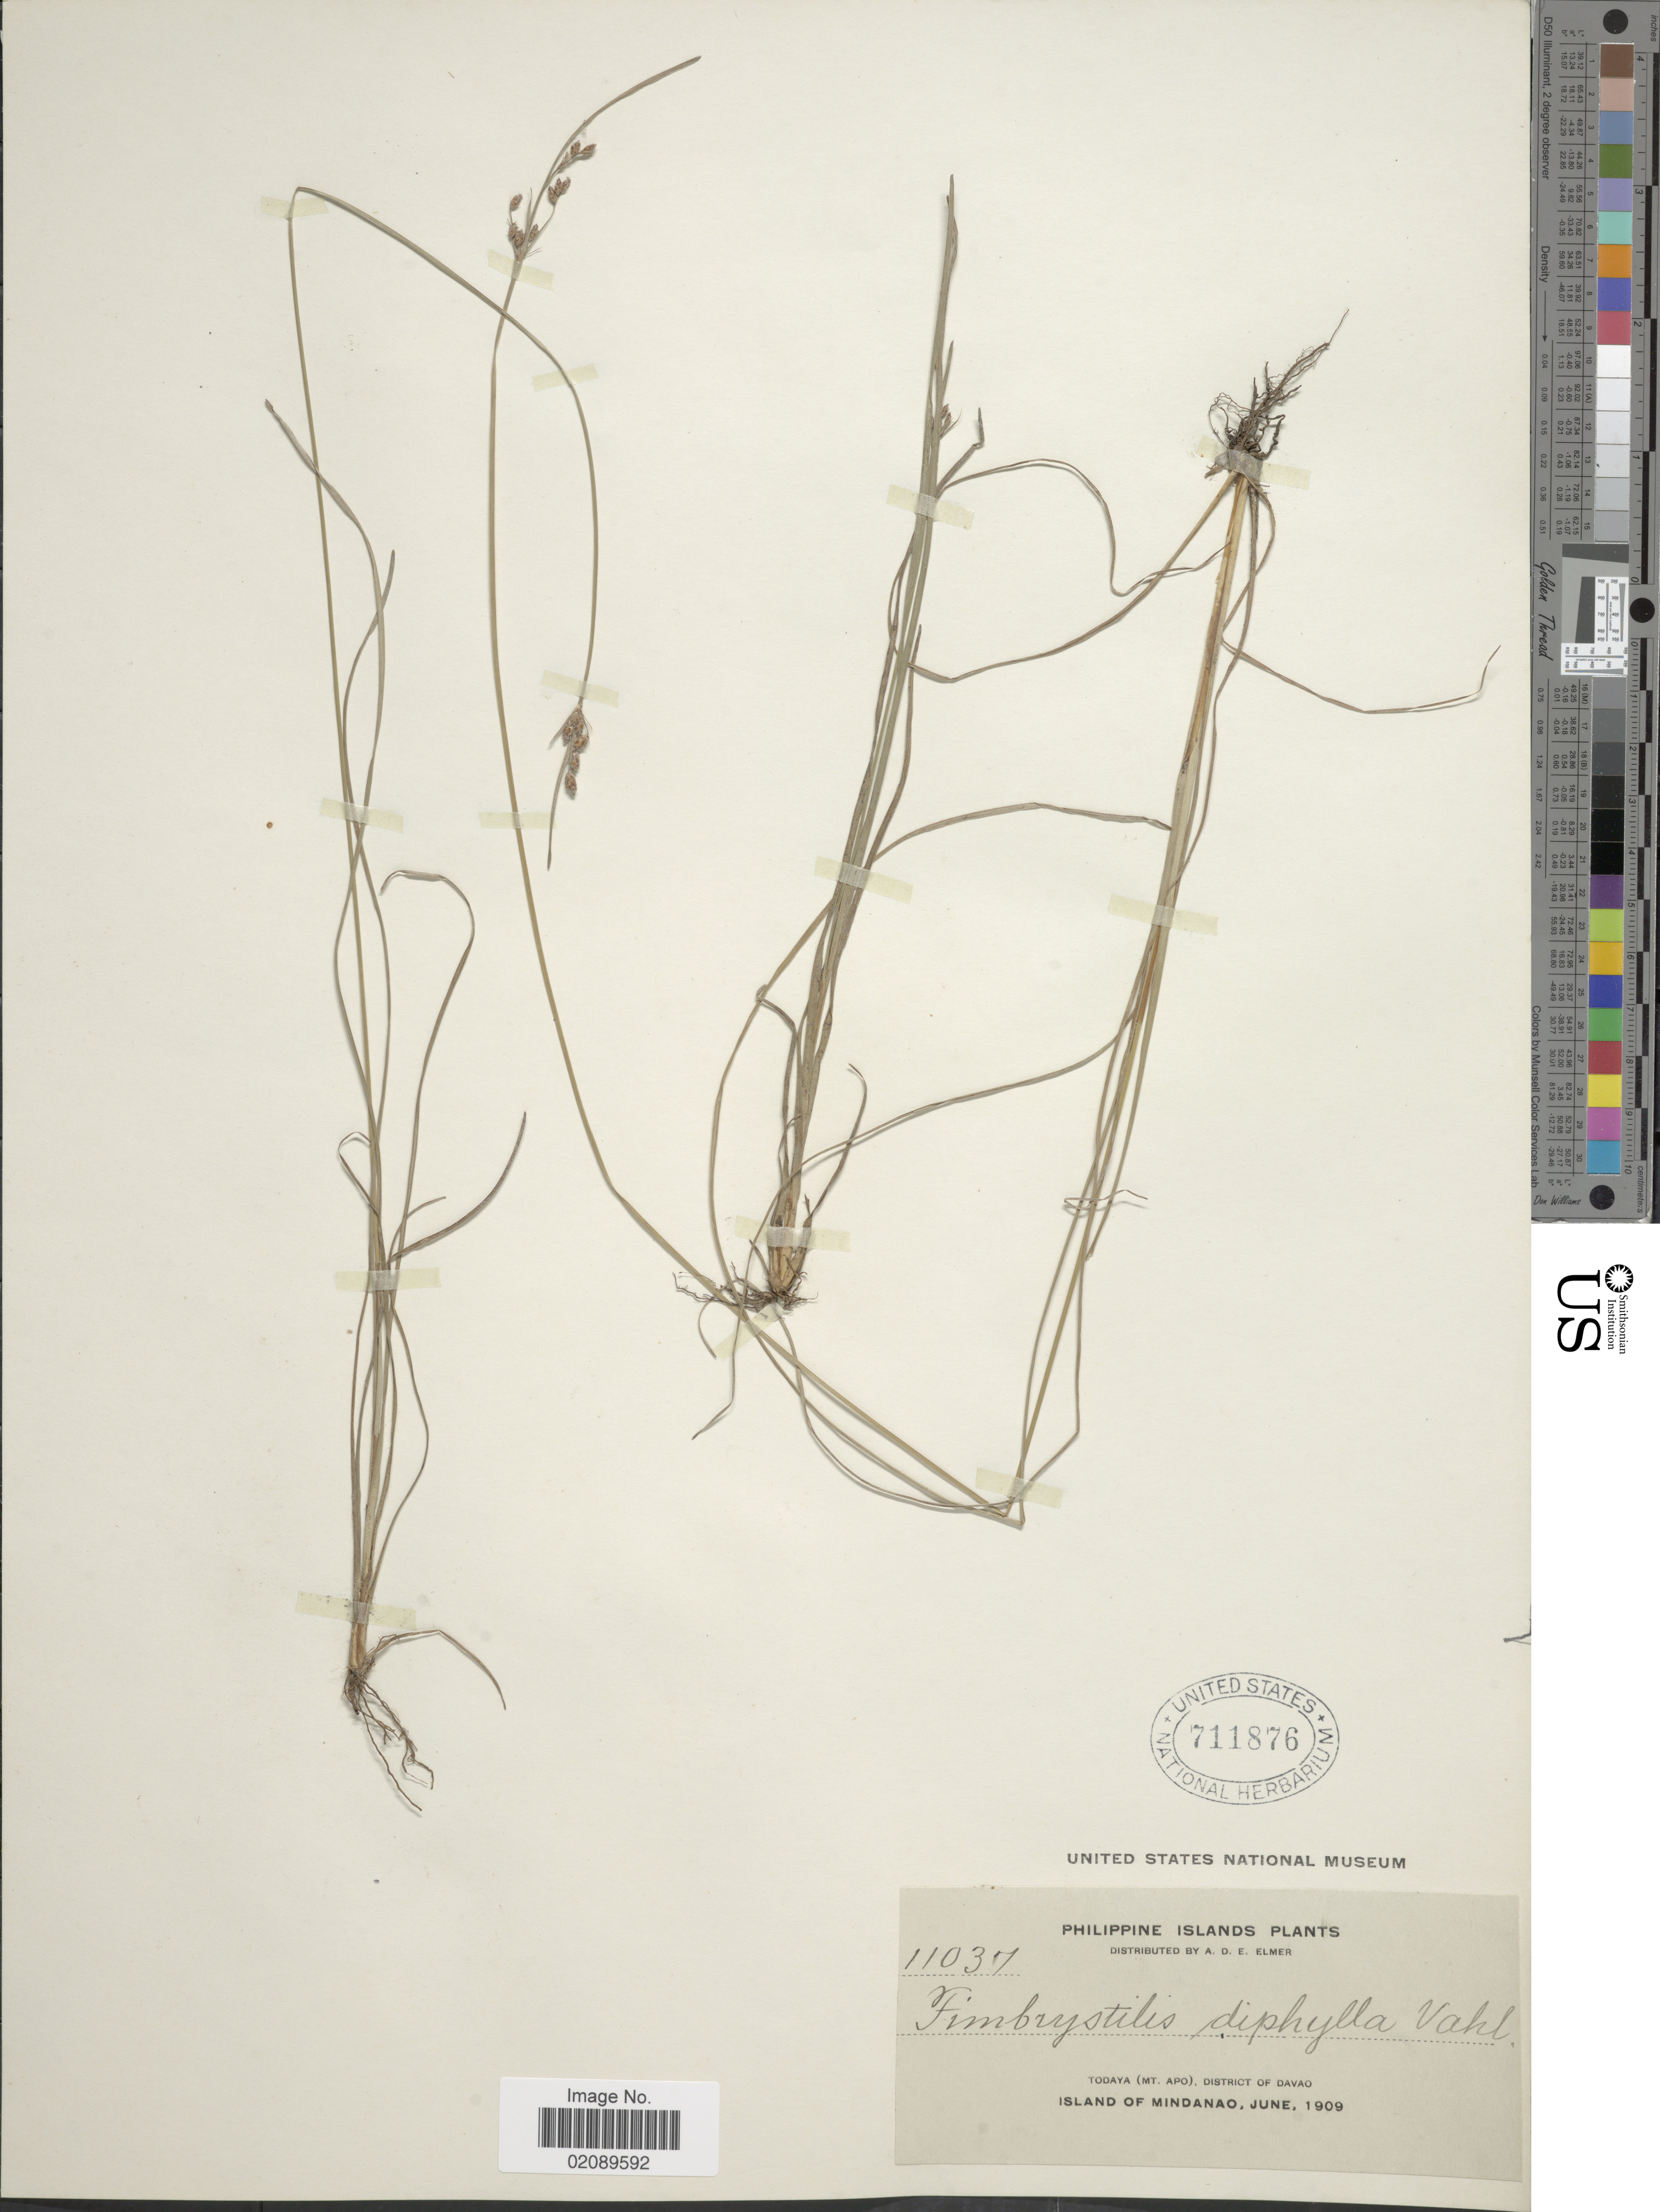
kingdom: Plantae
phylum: Tracheophyta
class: Liliopsida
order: Poales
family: Cyperaceae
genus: Fimbristylis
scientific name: Fimbristylis annua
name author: (All.) Roem. & Schult.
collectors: A. D. E. Elmer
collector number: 11037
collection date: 1909-06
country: Philippines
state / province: Davao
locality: Philippine Islands, Todaya (Mt. Apo), District of Davao, Island of Mindanao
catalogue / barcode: US 711876